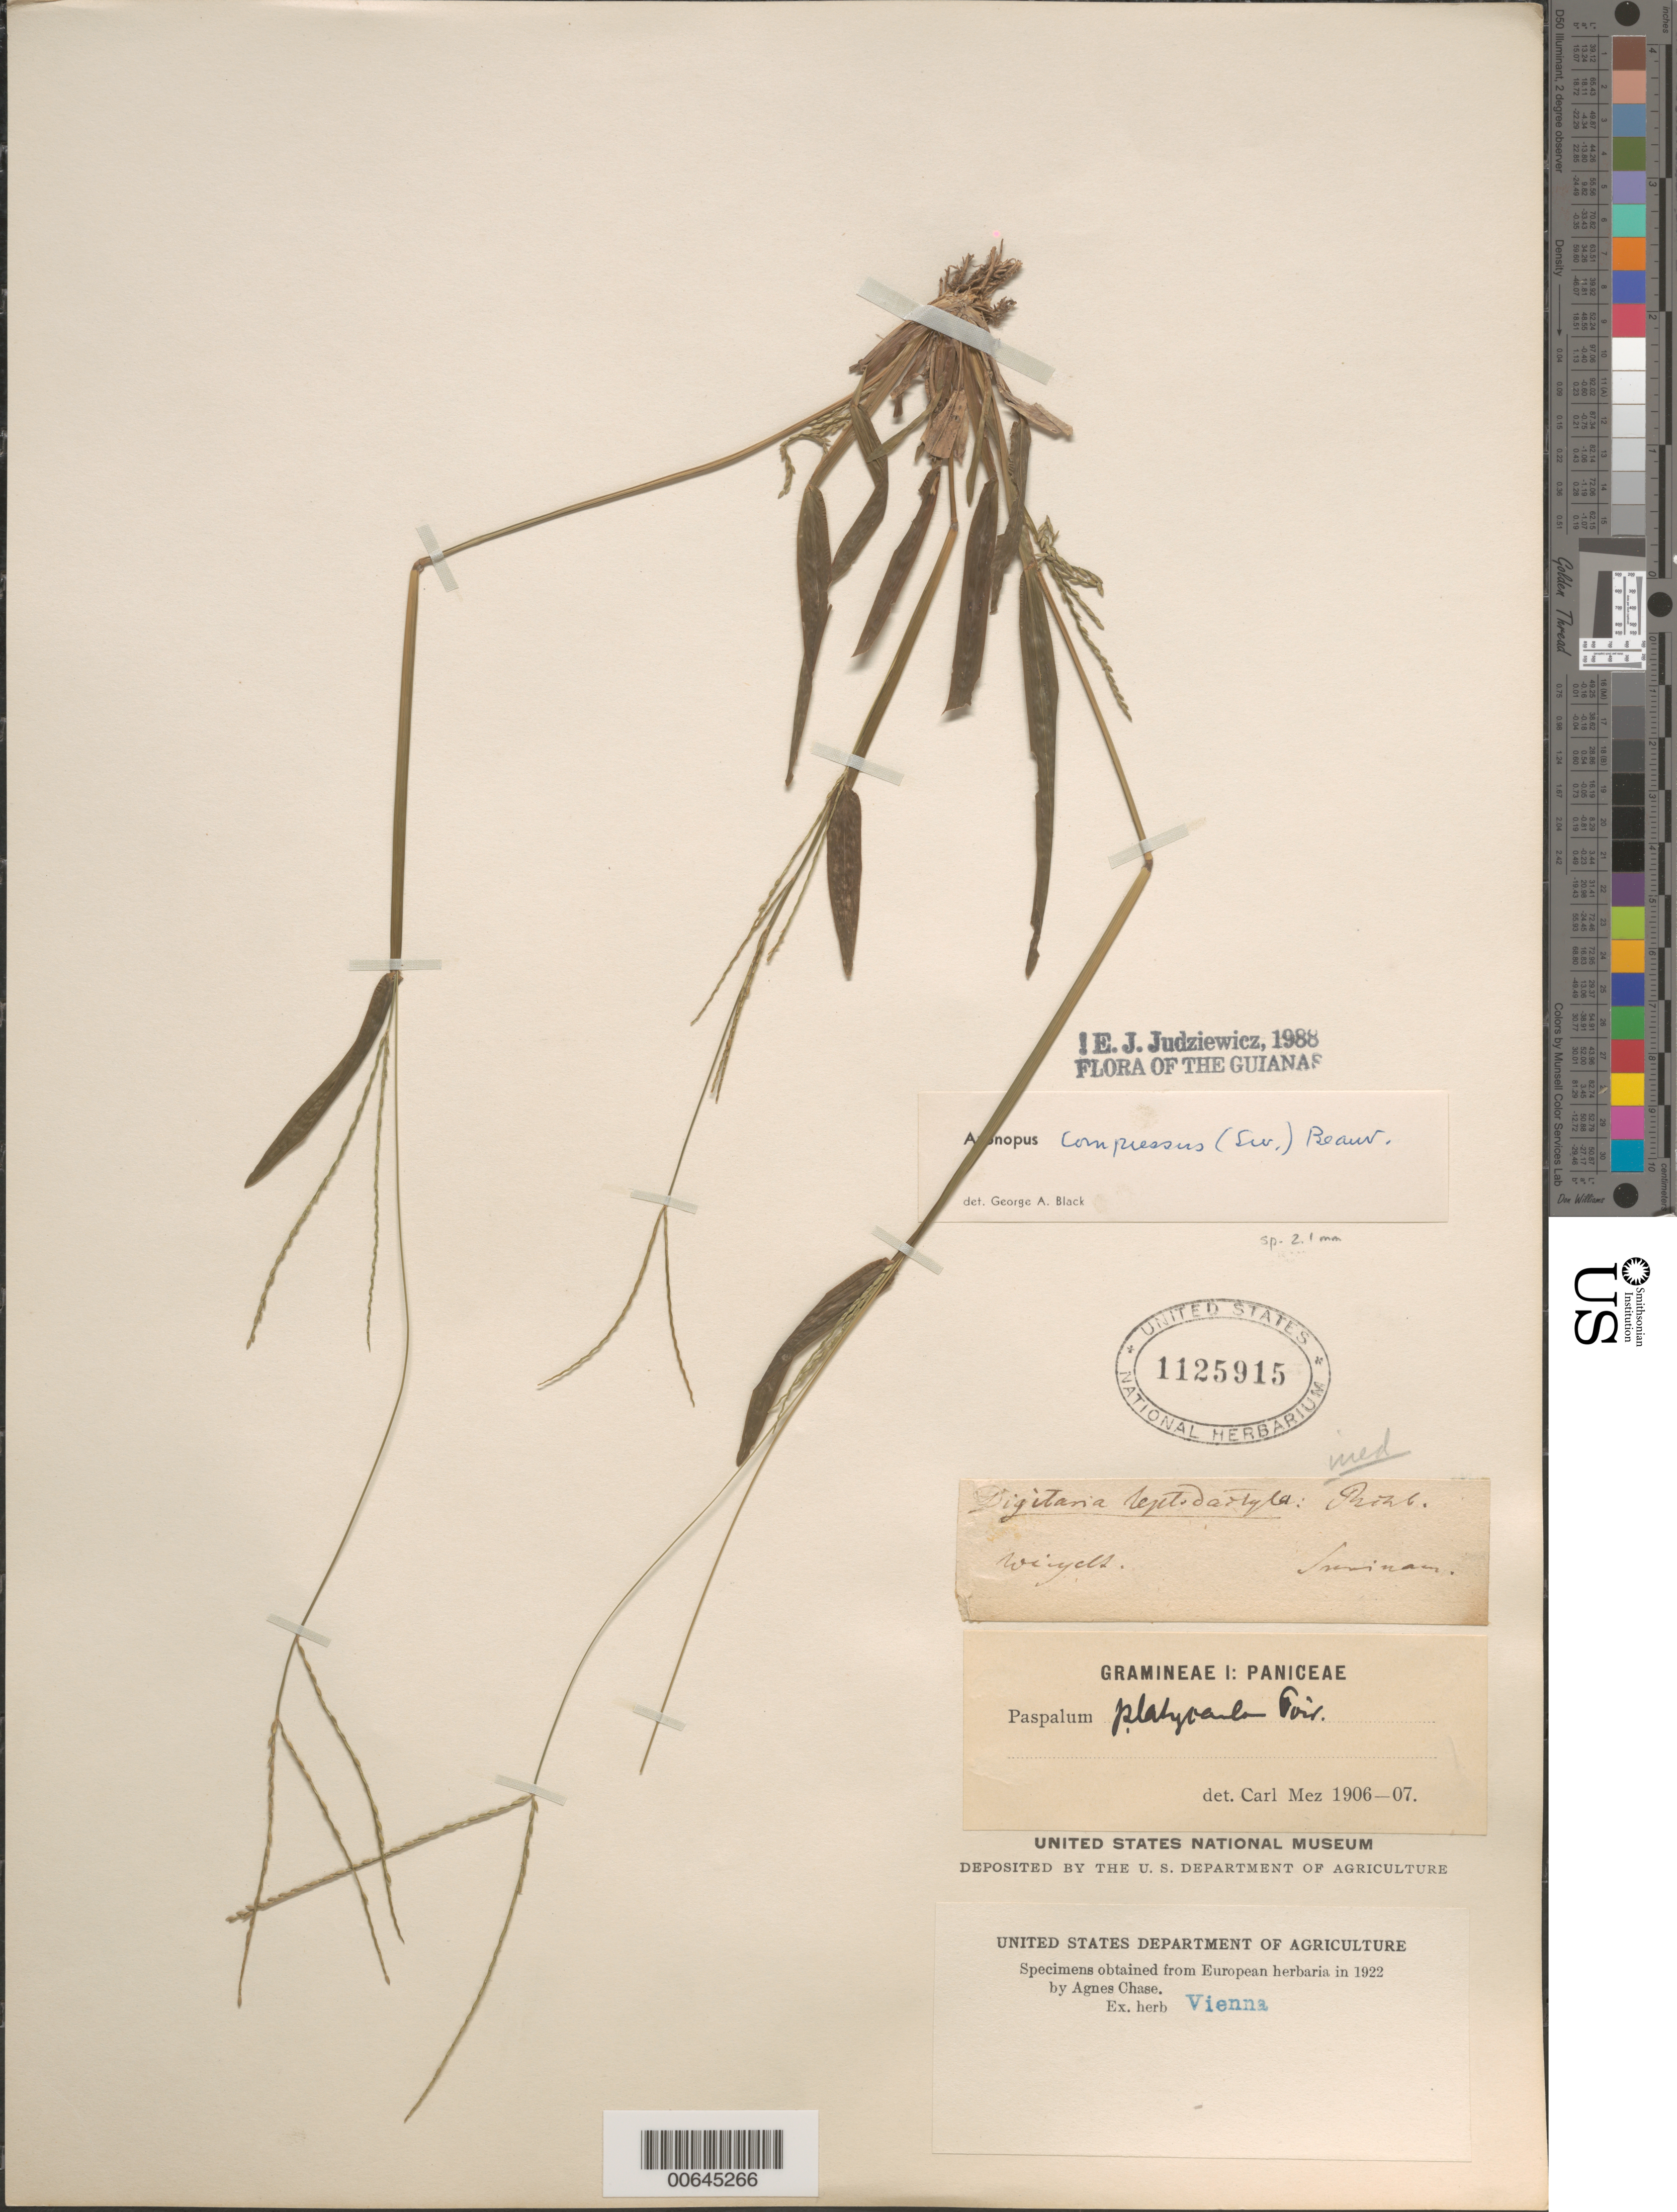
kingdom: Plantae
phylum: Tracheophyta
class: Liliopsida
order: Poales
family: Poaceae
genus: Axonopus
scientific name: Axonopus compressus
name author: (Sw.) P. Beauv.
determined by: Judziewicz, E. J.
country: Suriname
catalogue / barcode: US 1125915